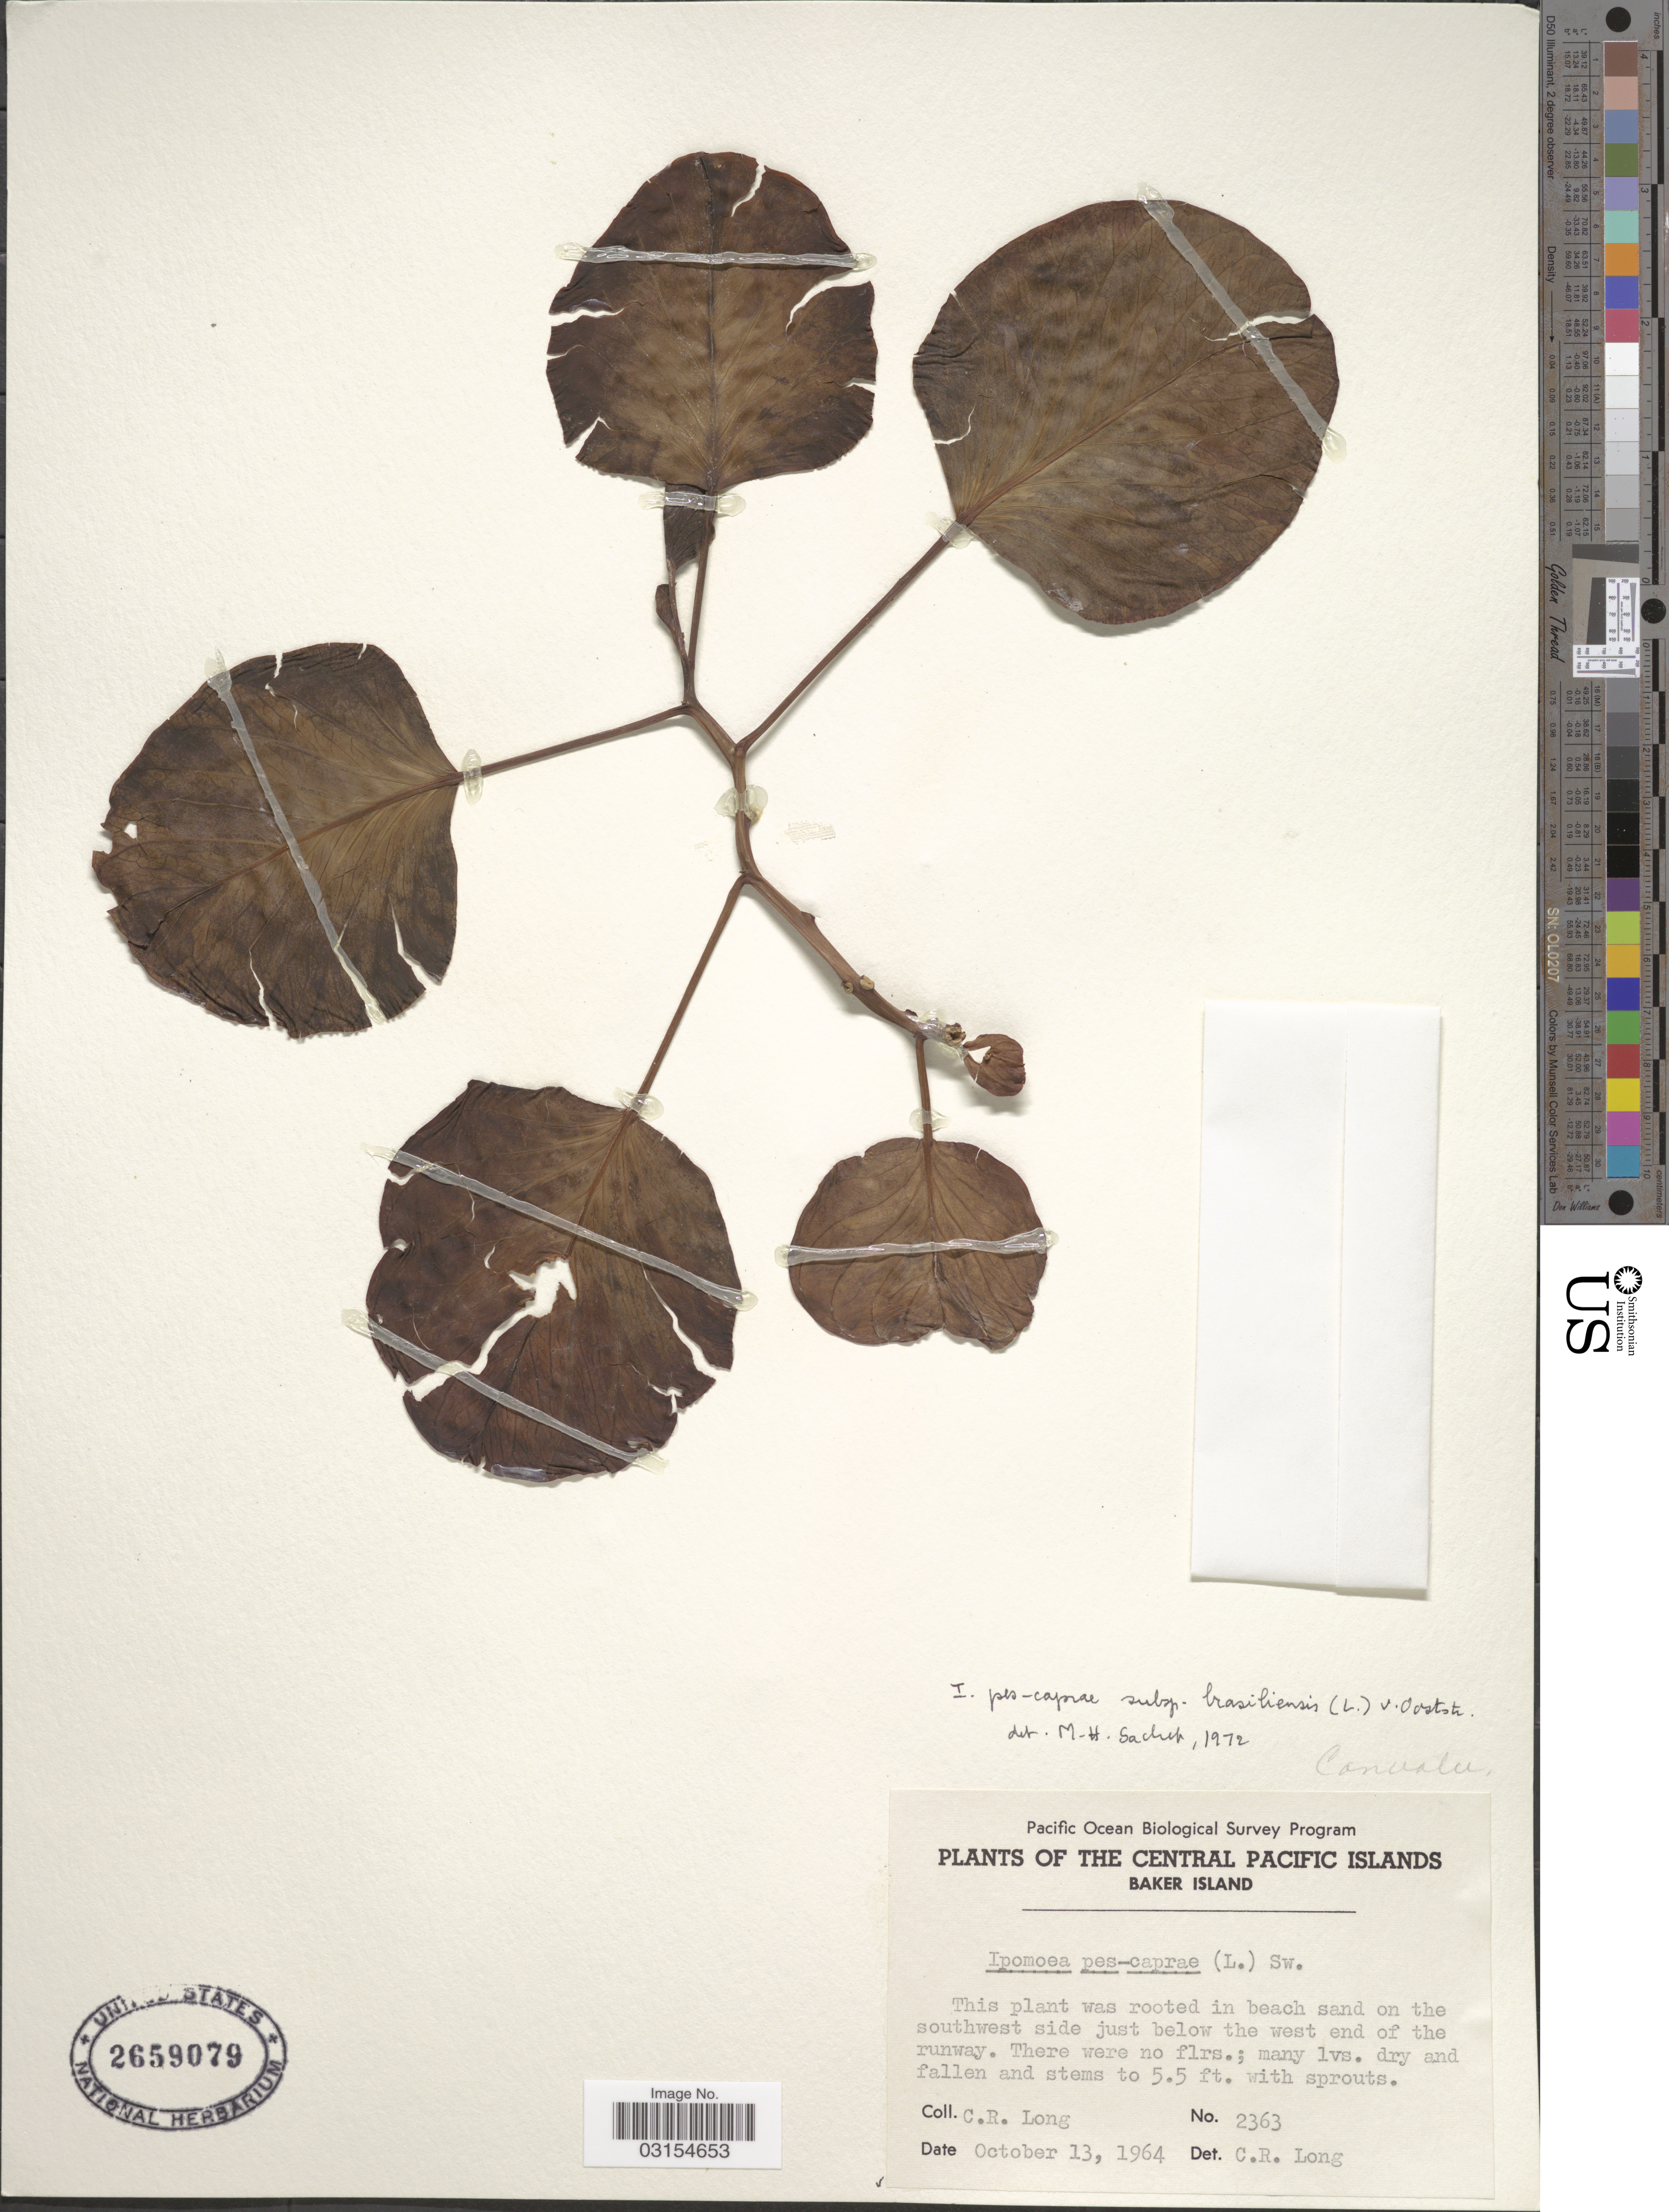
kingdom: Plantae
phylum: Tracheophyta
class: Magnoliopsida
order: Solanales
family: Convolvulaceae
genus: Ipomoea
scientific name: Ipomoea pes-caprae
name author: (L.) R. Br.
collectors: C. R. Long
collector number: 2363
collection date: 1964-10-13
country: U.S. Administered Pacific Islands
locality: The Central Pacific Islands, Baker Island, This plant was rooted in beach sand on the southwest side just below the west end of the runway.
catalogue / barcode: US 2659079